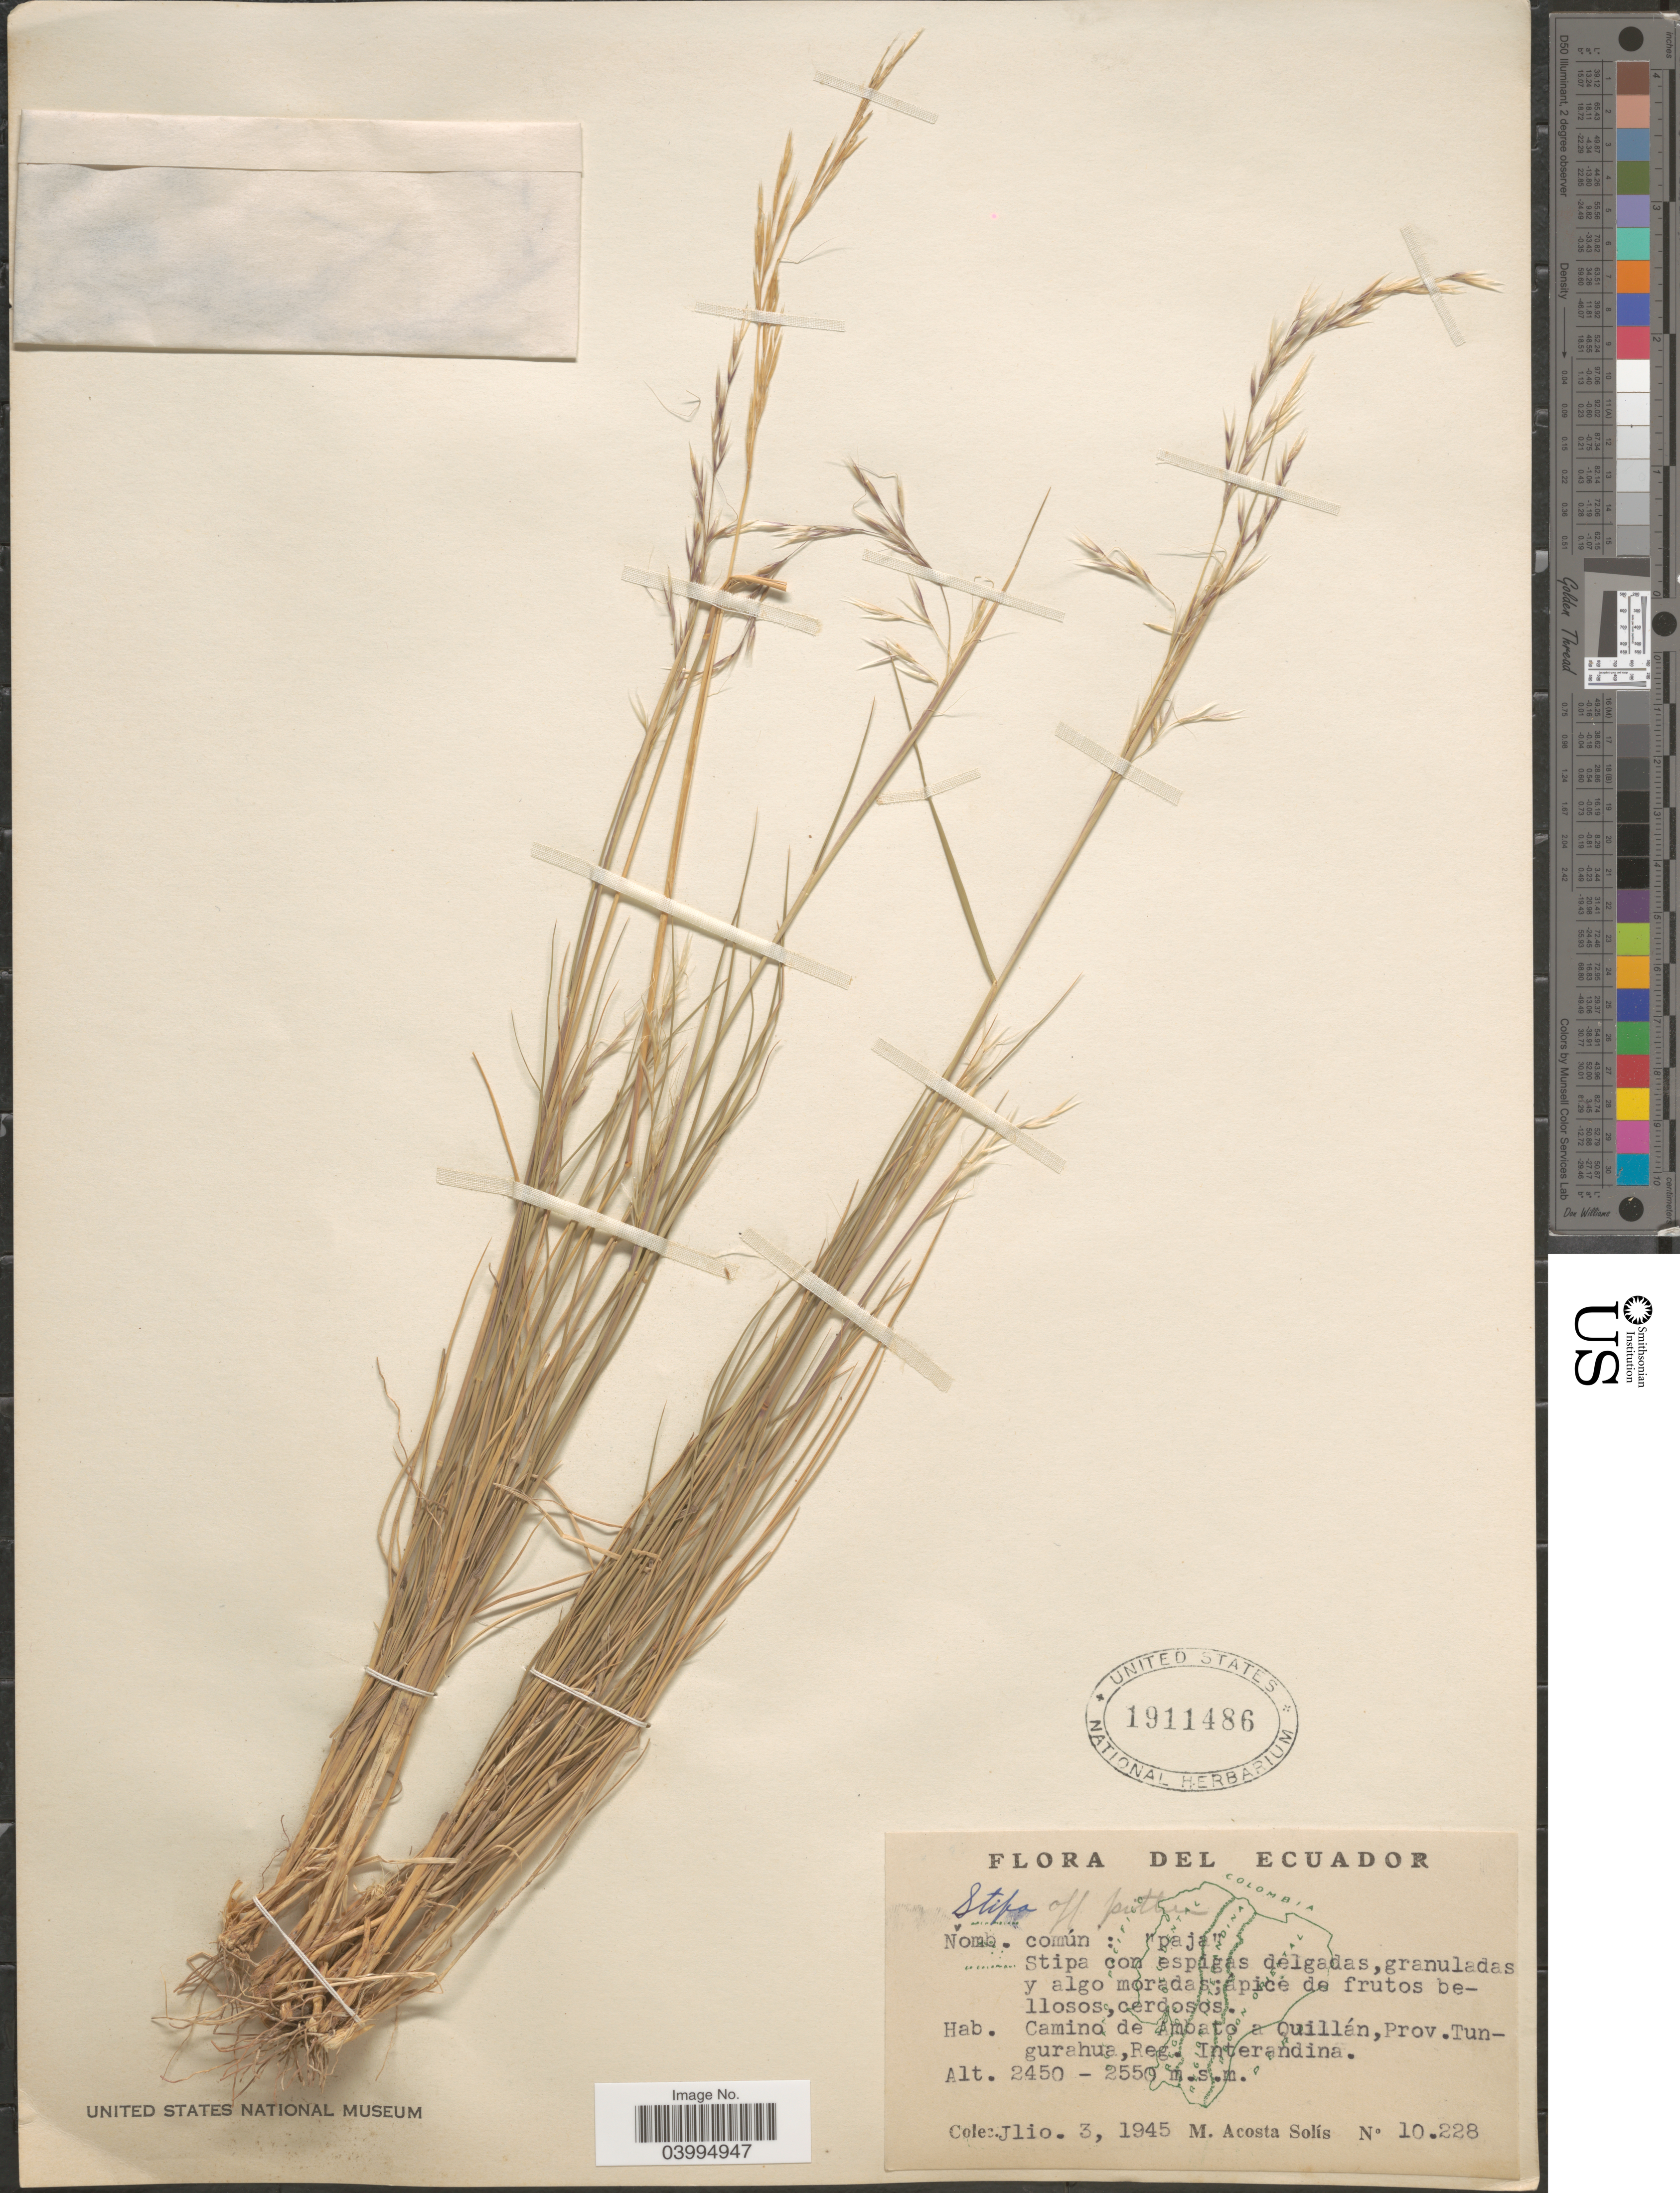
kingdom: Plantae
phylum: Tracheophyta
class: Liliopsida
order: Poales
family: Poaceae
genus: Stipa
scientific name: Stipa sp.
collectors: M. Acosta Solis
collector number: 10228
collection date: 1945-07-03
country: Ecuador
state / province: Tungurahua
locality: Camino de Amoato a Quillán, Reg. Interandina.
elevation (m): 2450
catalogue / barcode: US 1911486